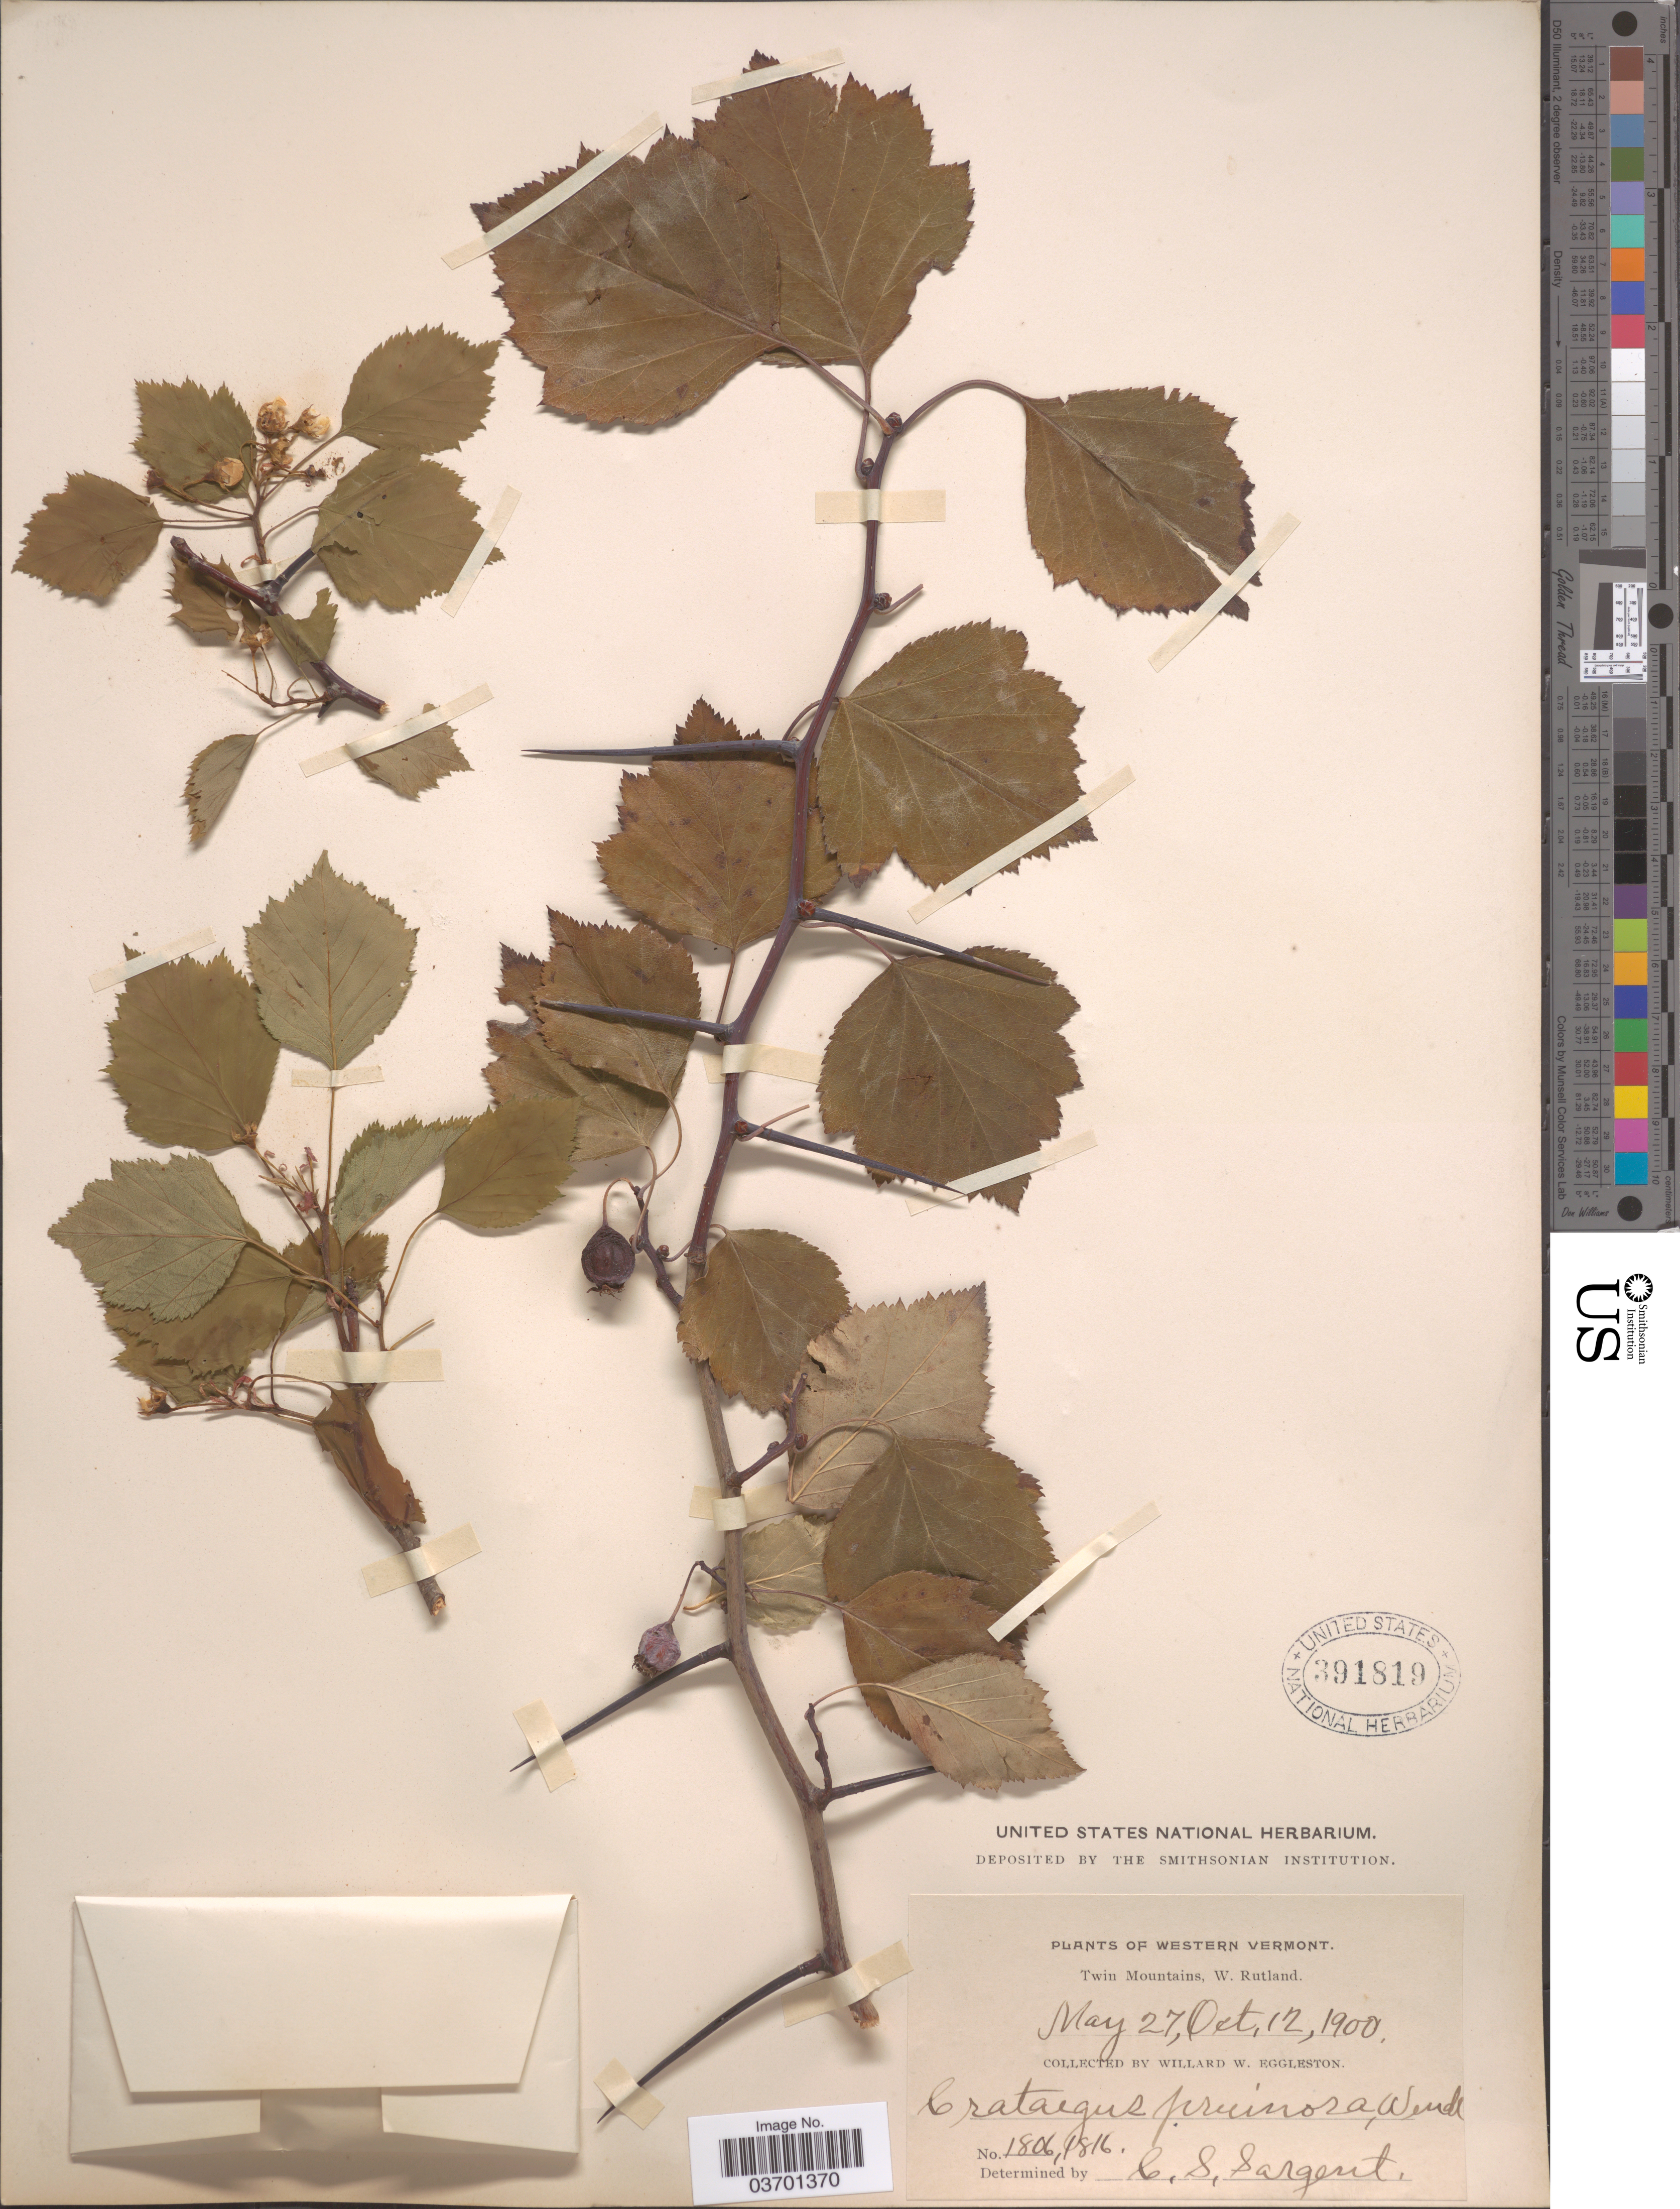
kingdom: Plantae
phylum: Tracheophyta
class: Magnoliopsida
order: Rosales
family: Rosaceae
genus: Crataegus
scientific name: Crataegus pruinosa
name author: (H.L. Wendl.) K. Koch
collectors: W. W. Eggleston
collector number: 1806/1816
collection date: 1900-05-27/1900-10-12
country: United States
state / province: Vermont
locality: Western Vermont. Twin Mountains, W. Rutland.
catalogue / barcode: US 391819